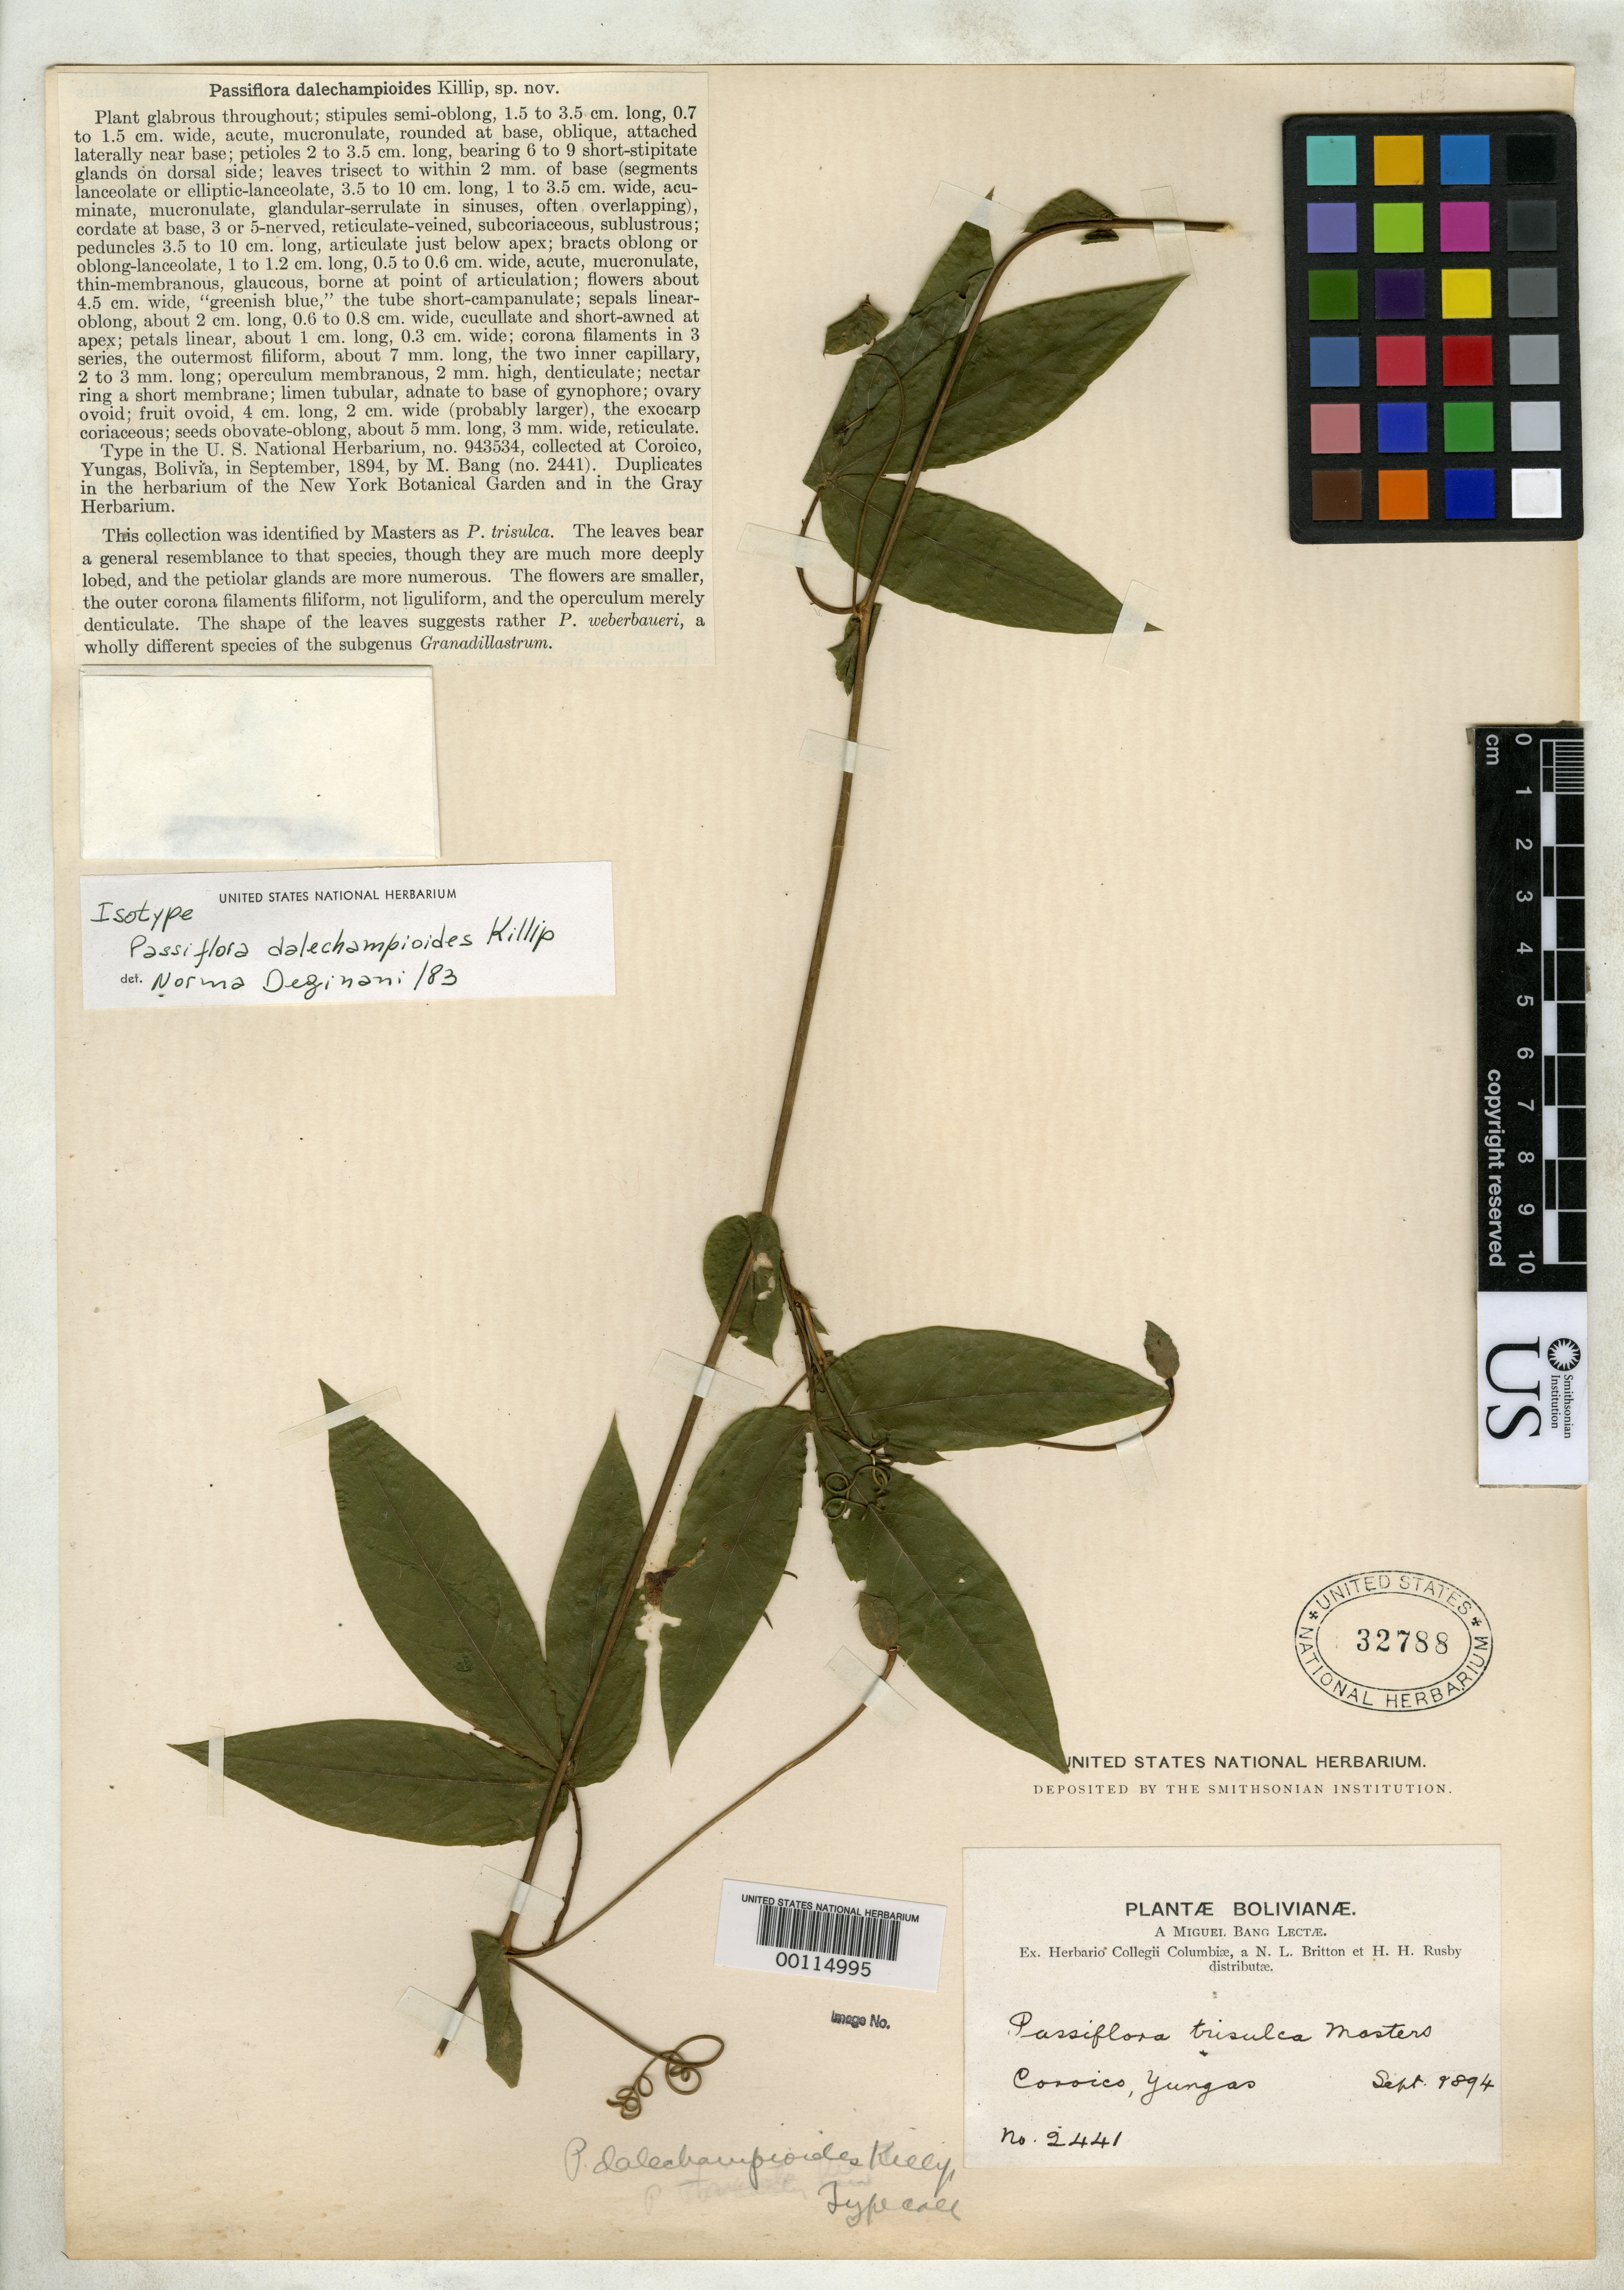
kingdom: Plantae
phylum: Tracheophyta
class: Magnoliopsida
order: Malpighiales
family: Passifloraceae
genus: Passiflora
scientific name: Passiflora dalechampioides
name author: Killip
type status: Isotype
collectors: M. Bang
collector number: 2441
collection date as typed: Sep 1894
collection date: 1894-09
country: Bolivia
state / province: La Paz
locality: Coroico.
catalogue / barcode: US 32788